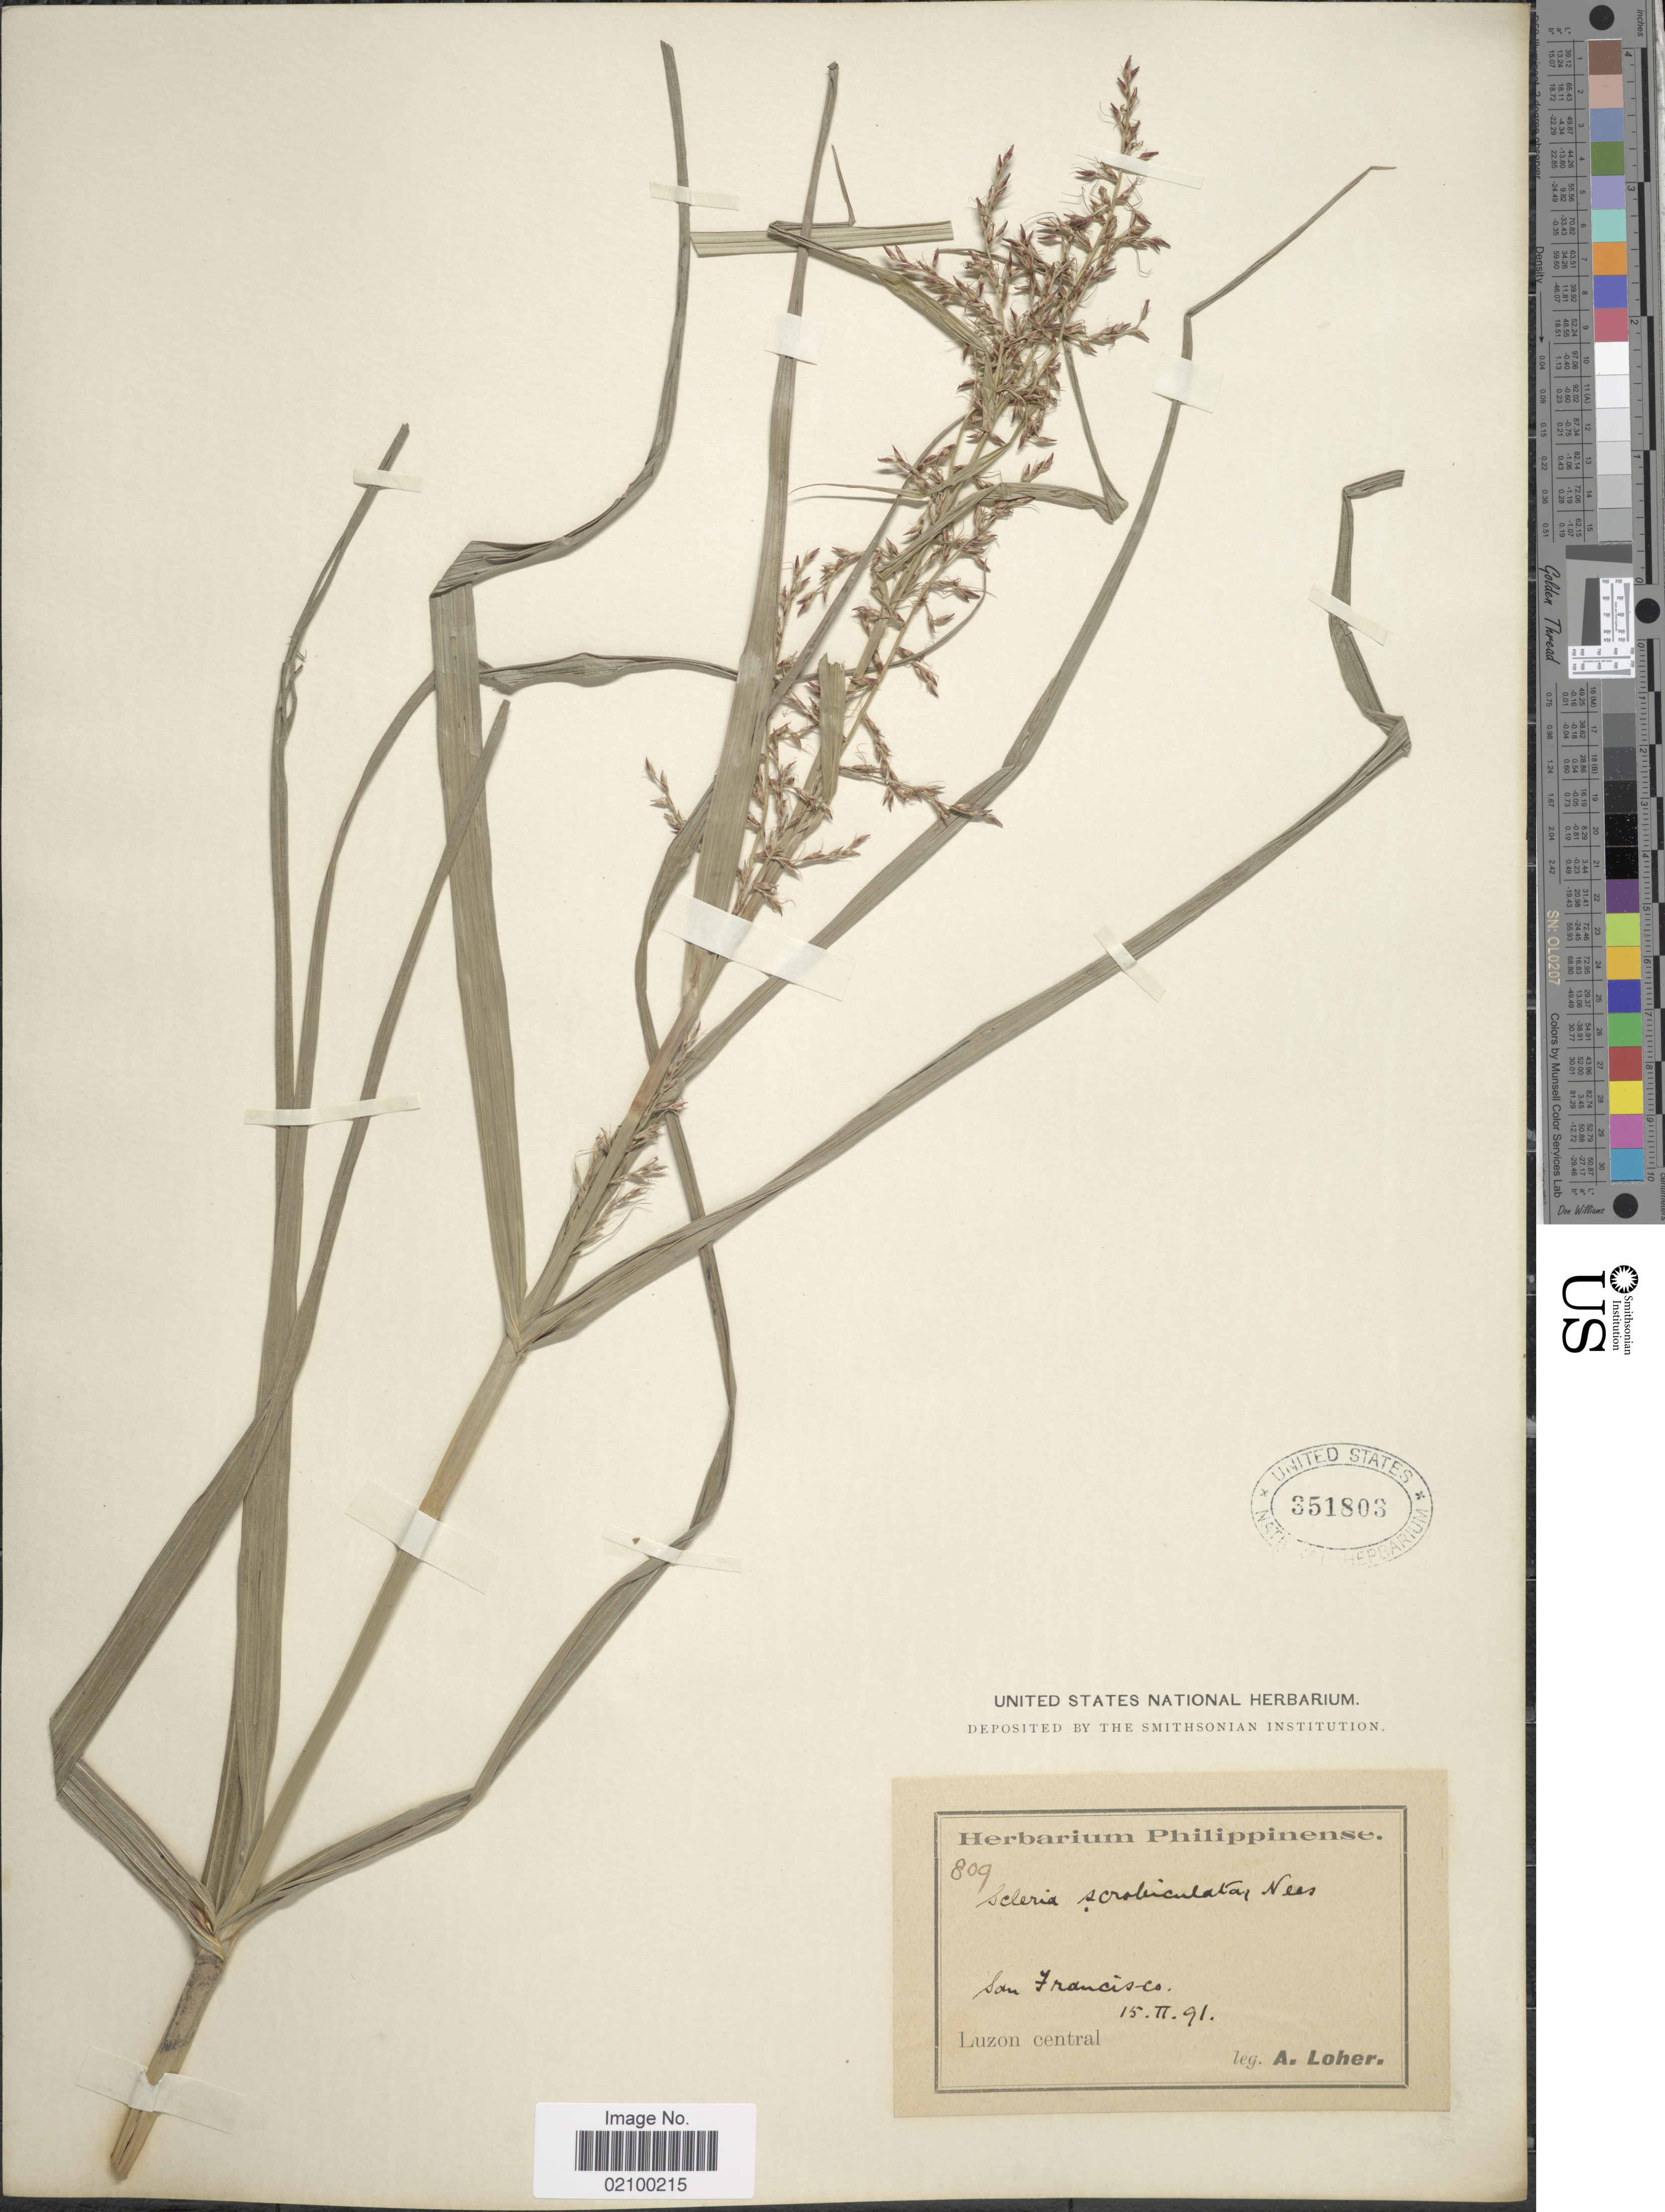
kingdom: Plantae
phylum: Tracheophyta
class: Liliopsida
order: Poales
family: Cyperaceae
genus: Scleria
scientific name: Scleria scrobiculata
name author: Nees & Meyen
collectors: A. Loher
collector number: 809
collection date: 1891-02-15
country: Philippines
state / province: Central Visayas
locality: San Francisco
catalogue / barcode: US 351803